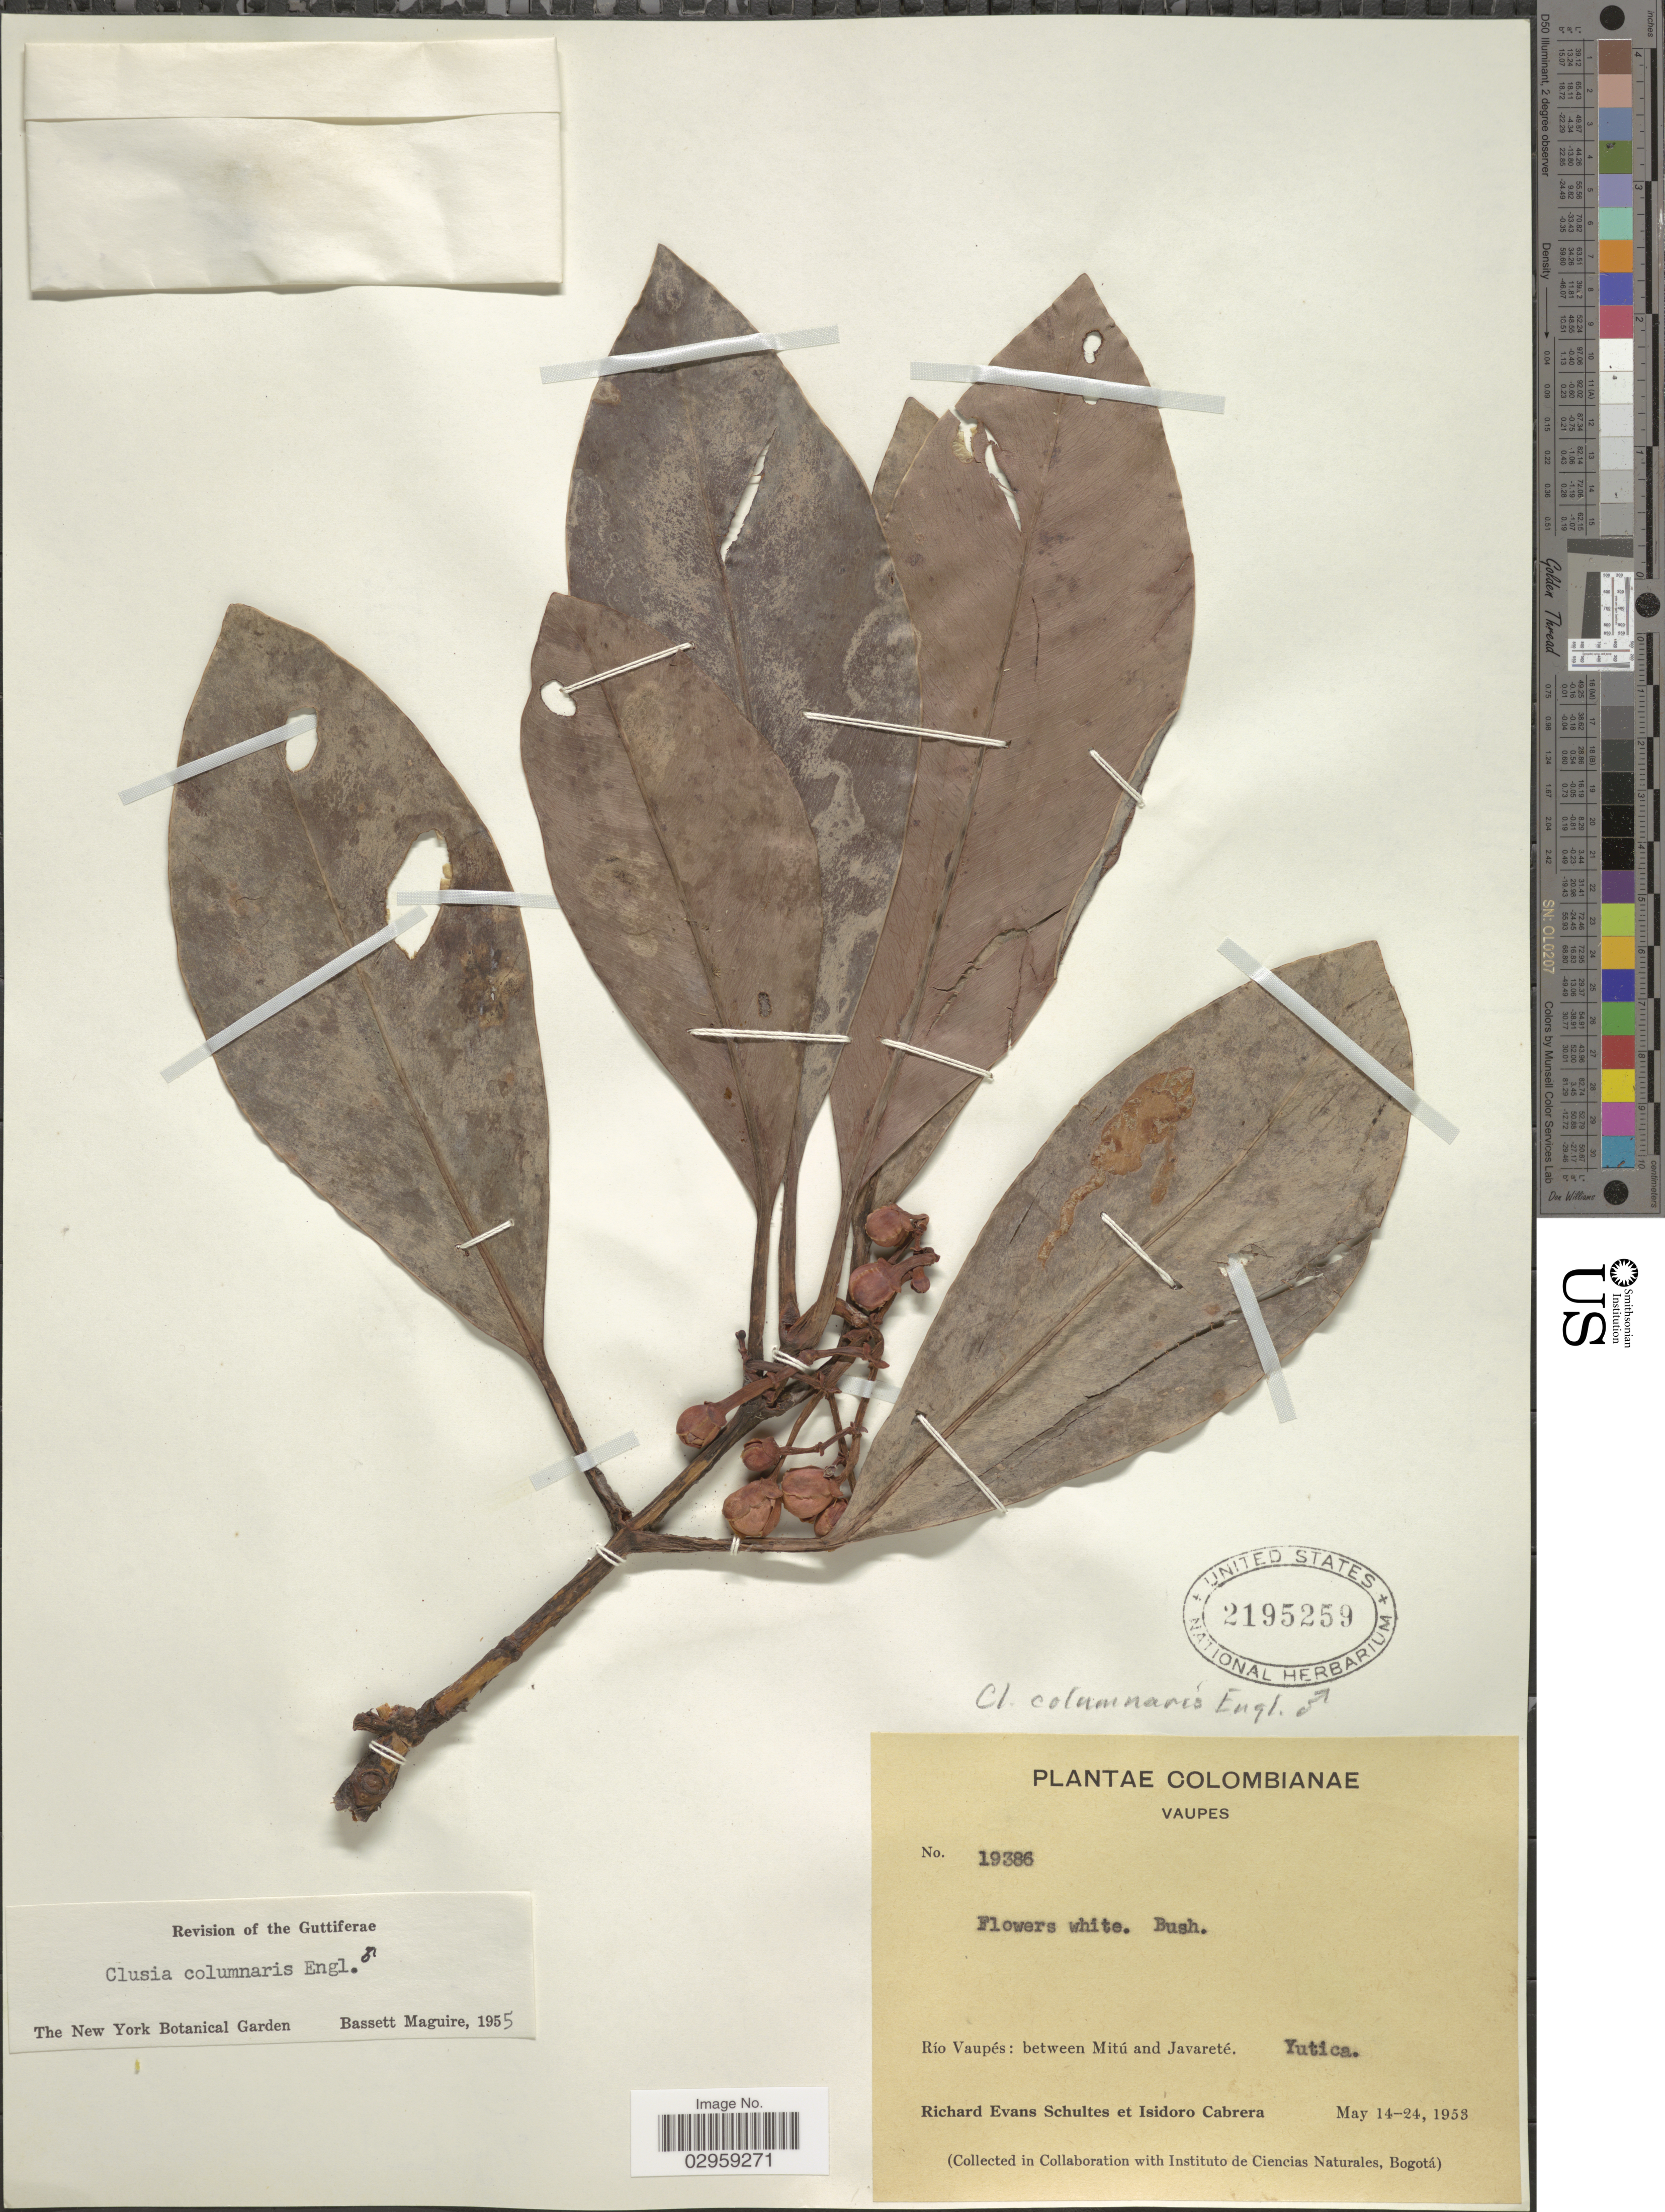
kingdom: Plantae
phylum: Tracheophyta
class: Magnoliopsida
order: Malpighiales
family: Clusiaceae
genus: Clusia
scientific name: Clusia columnaris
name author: Engl.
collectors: R. E. Schultes & I. Cabrera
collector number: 19386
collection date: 1953-05-14/1953-05-24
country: Colombia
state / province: Vaupés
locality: Río Vaupés: between Mitú and Javareté. Yutica.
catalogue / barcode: US 2195259